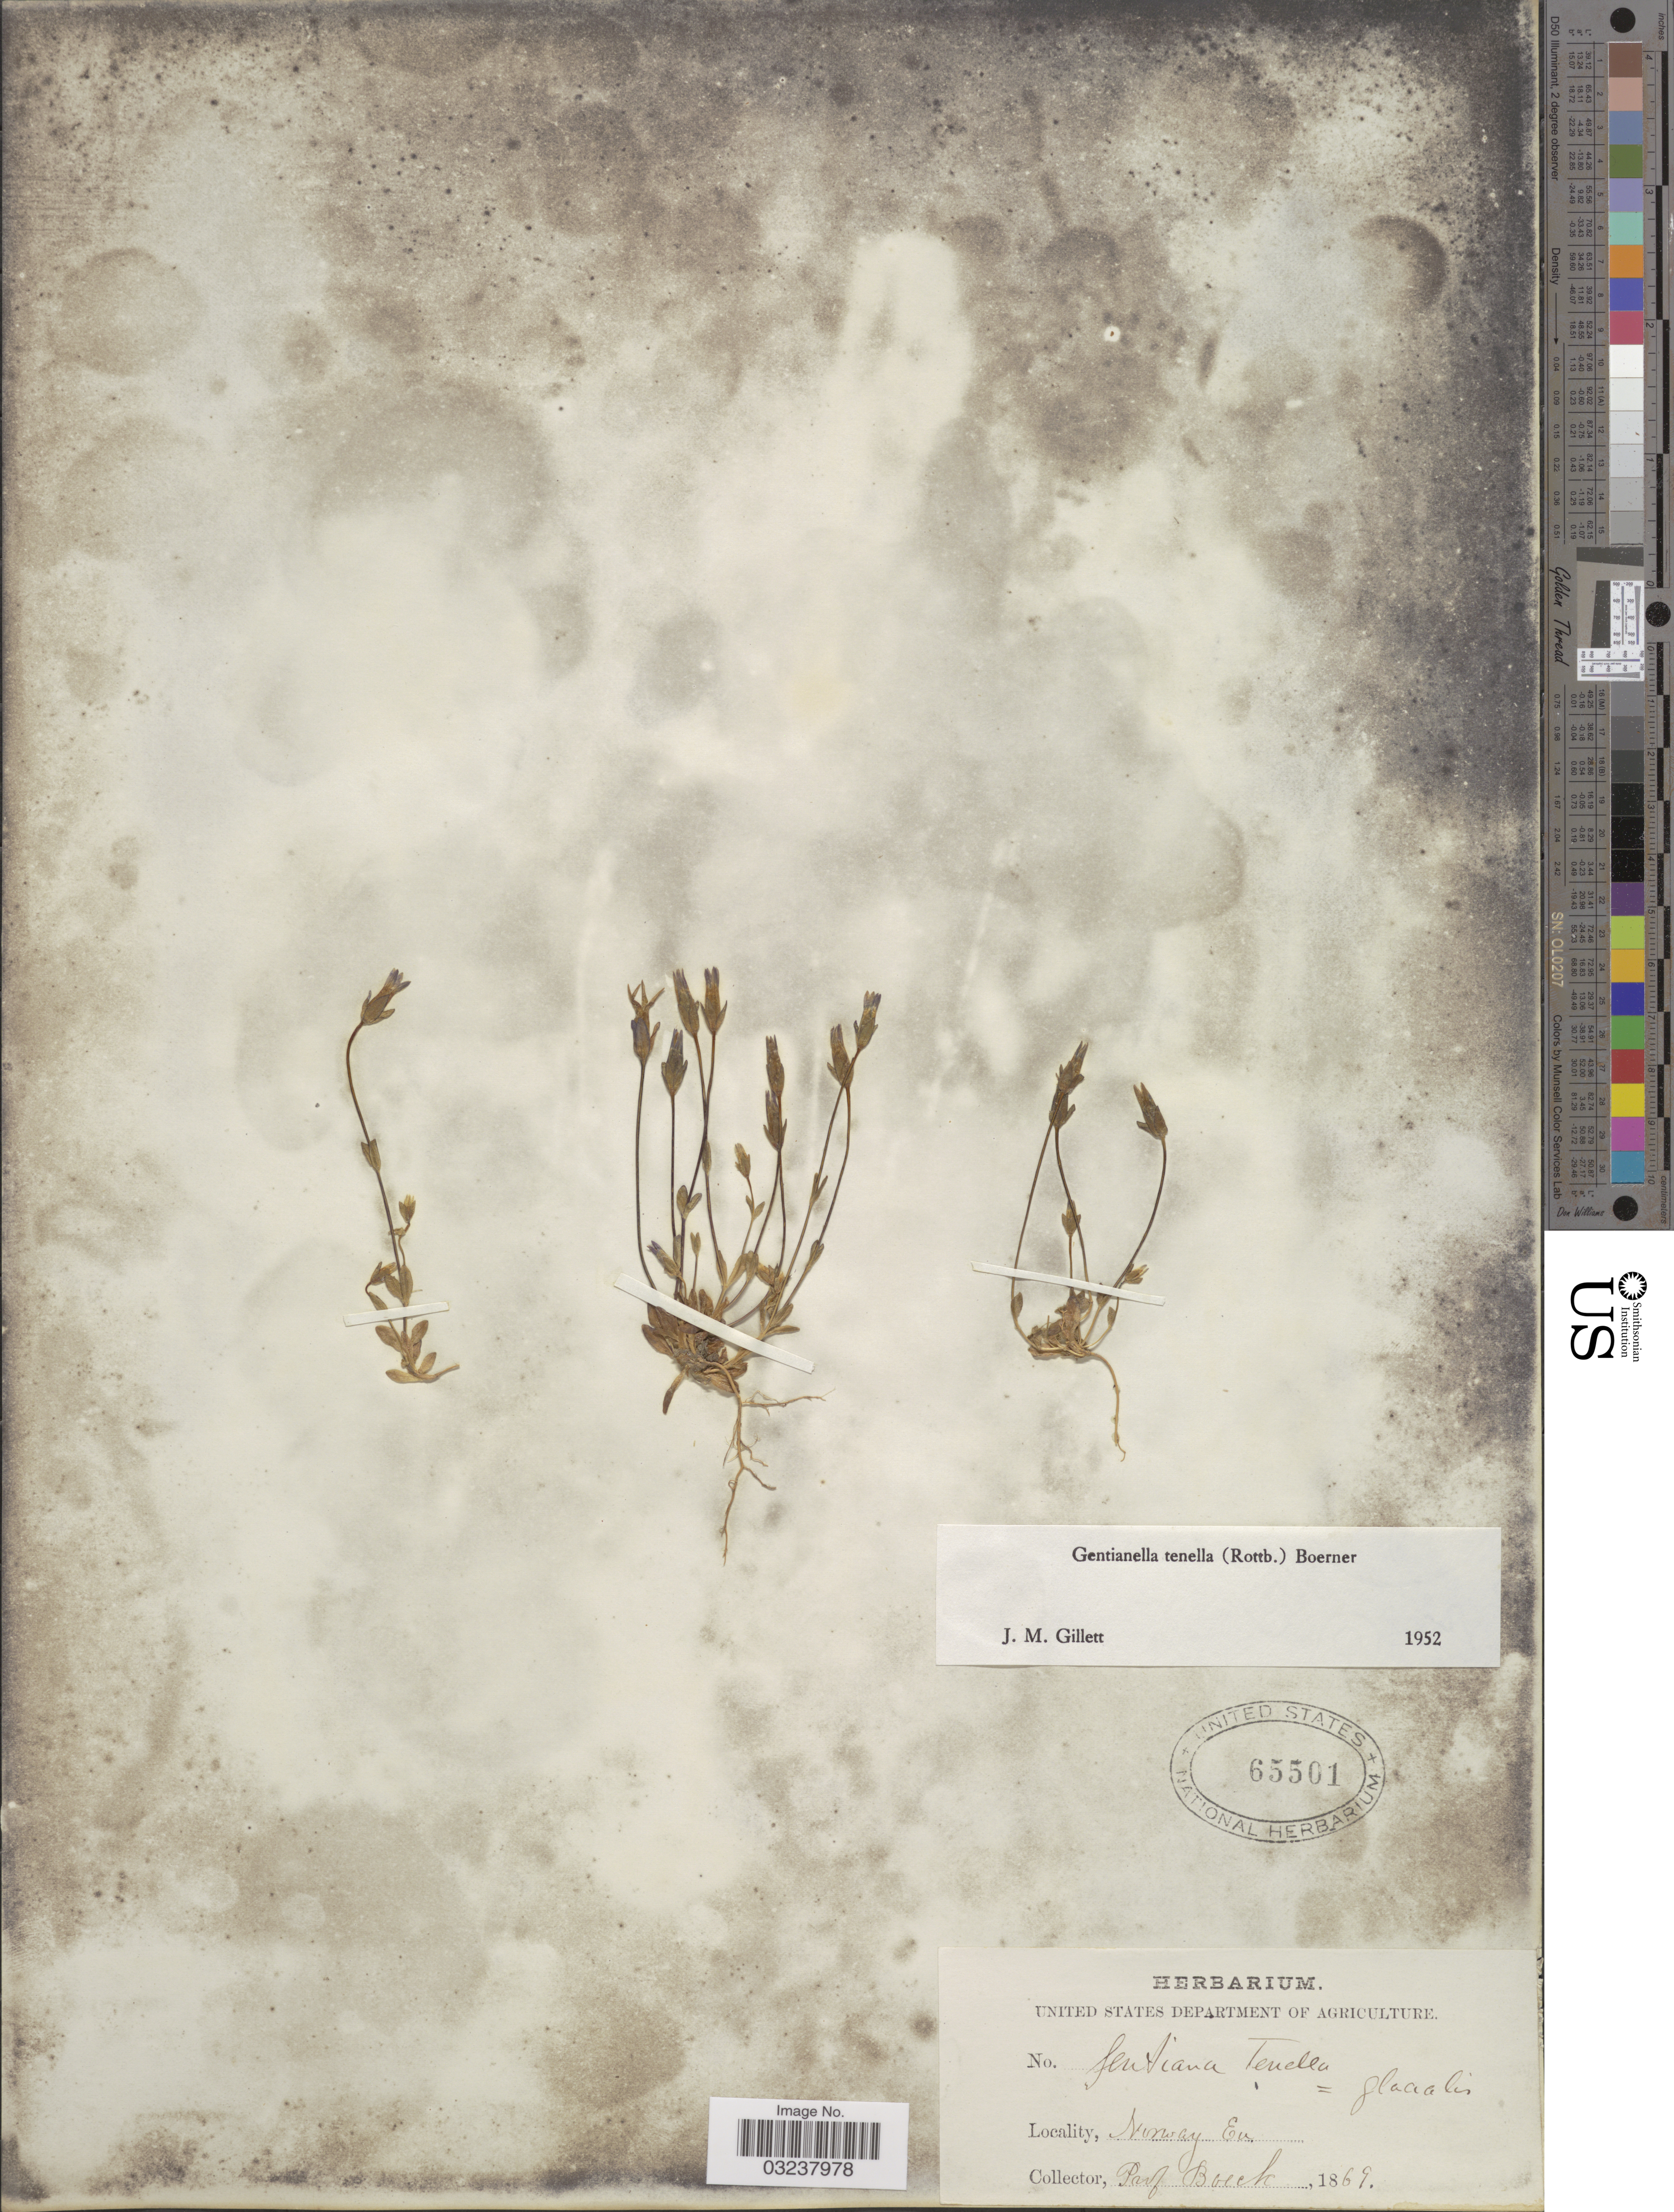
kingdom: Plantae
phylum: Tracheophyta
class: Magnoliopsida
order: Gentianales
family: Gentianaceae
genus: Gentianella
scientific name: Gentianella tenella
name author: (Rottb.) Börner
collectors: Prof. Boeck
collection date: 1869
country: Norway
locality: Norway Eu.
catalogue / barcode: US 65501